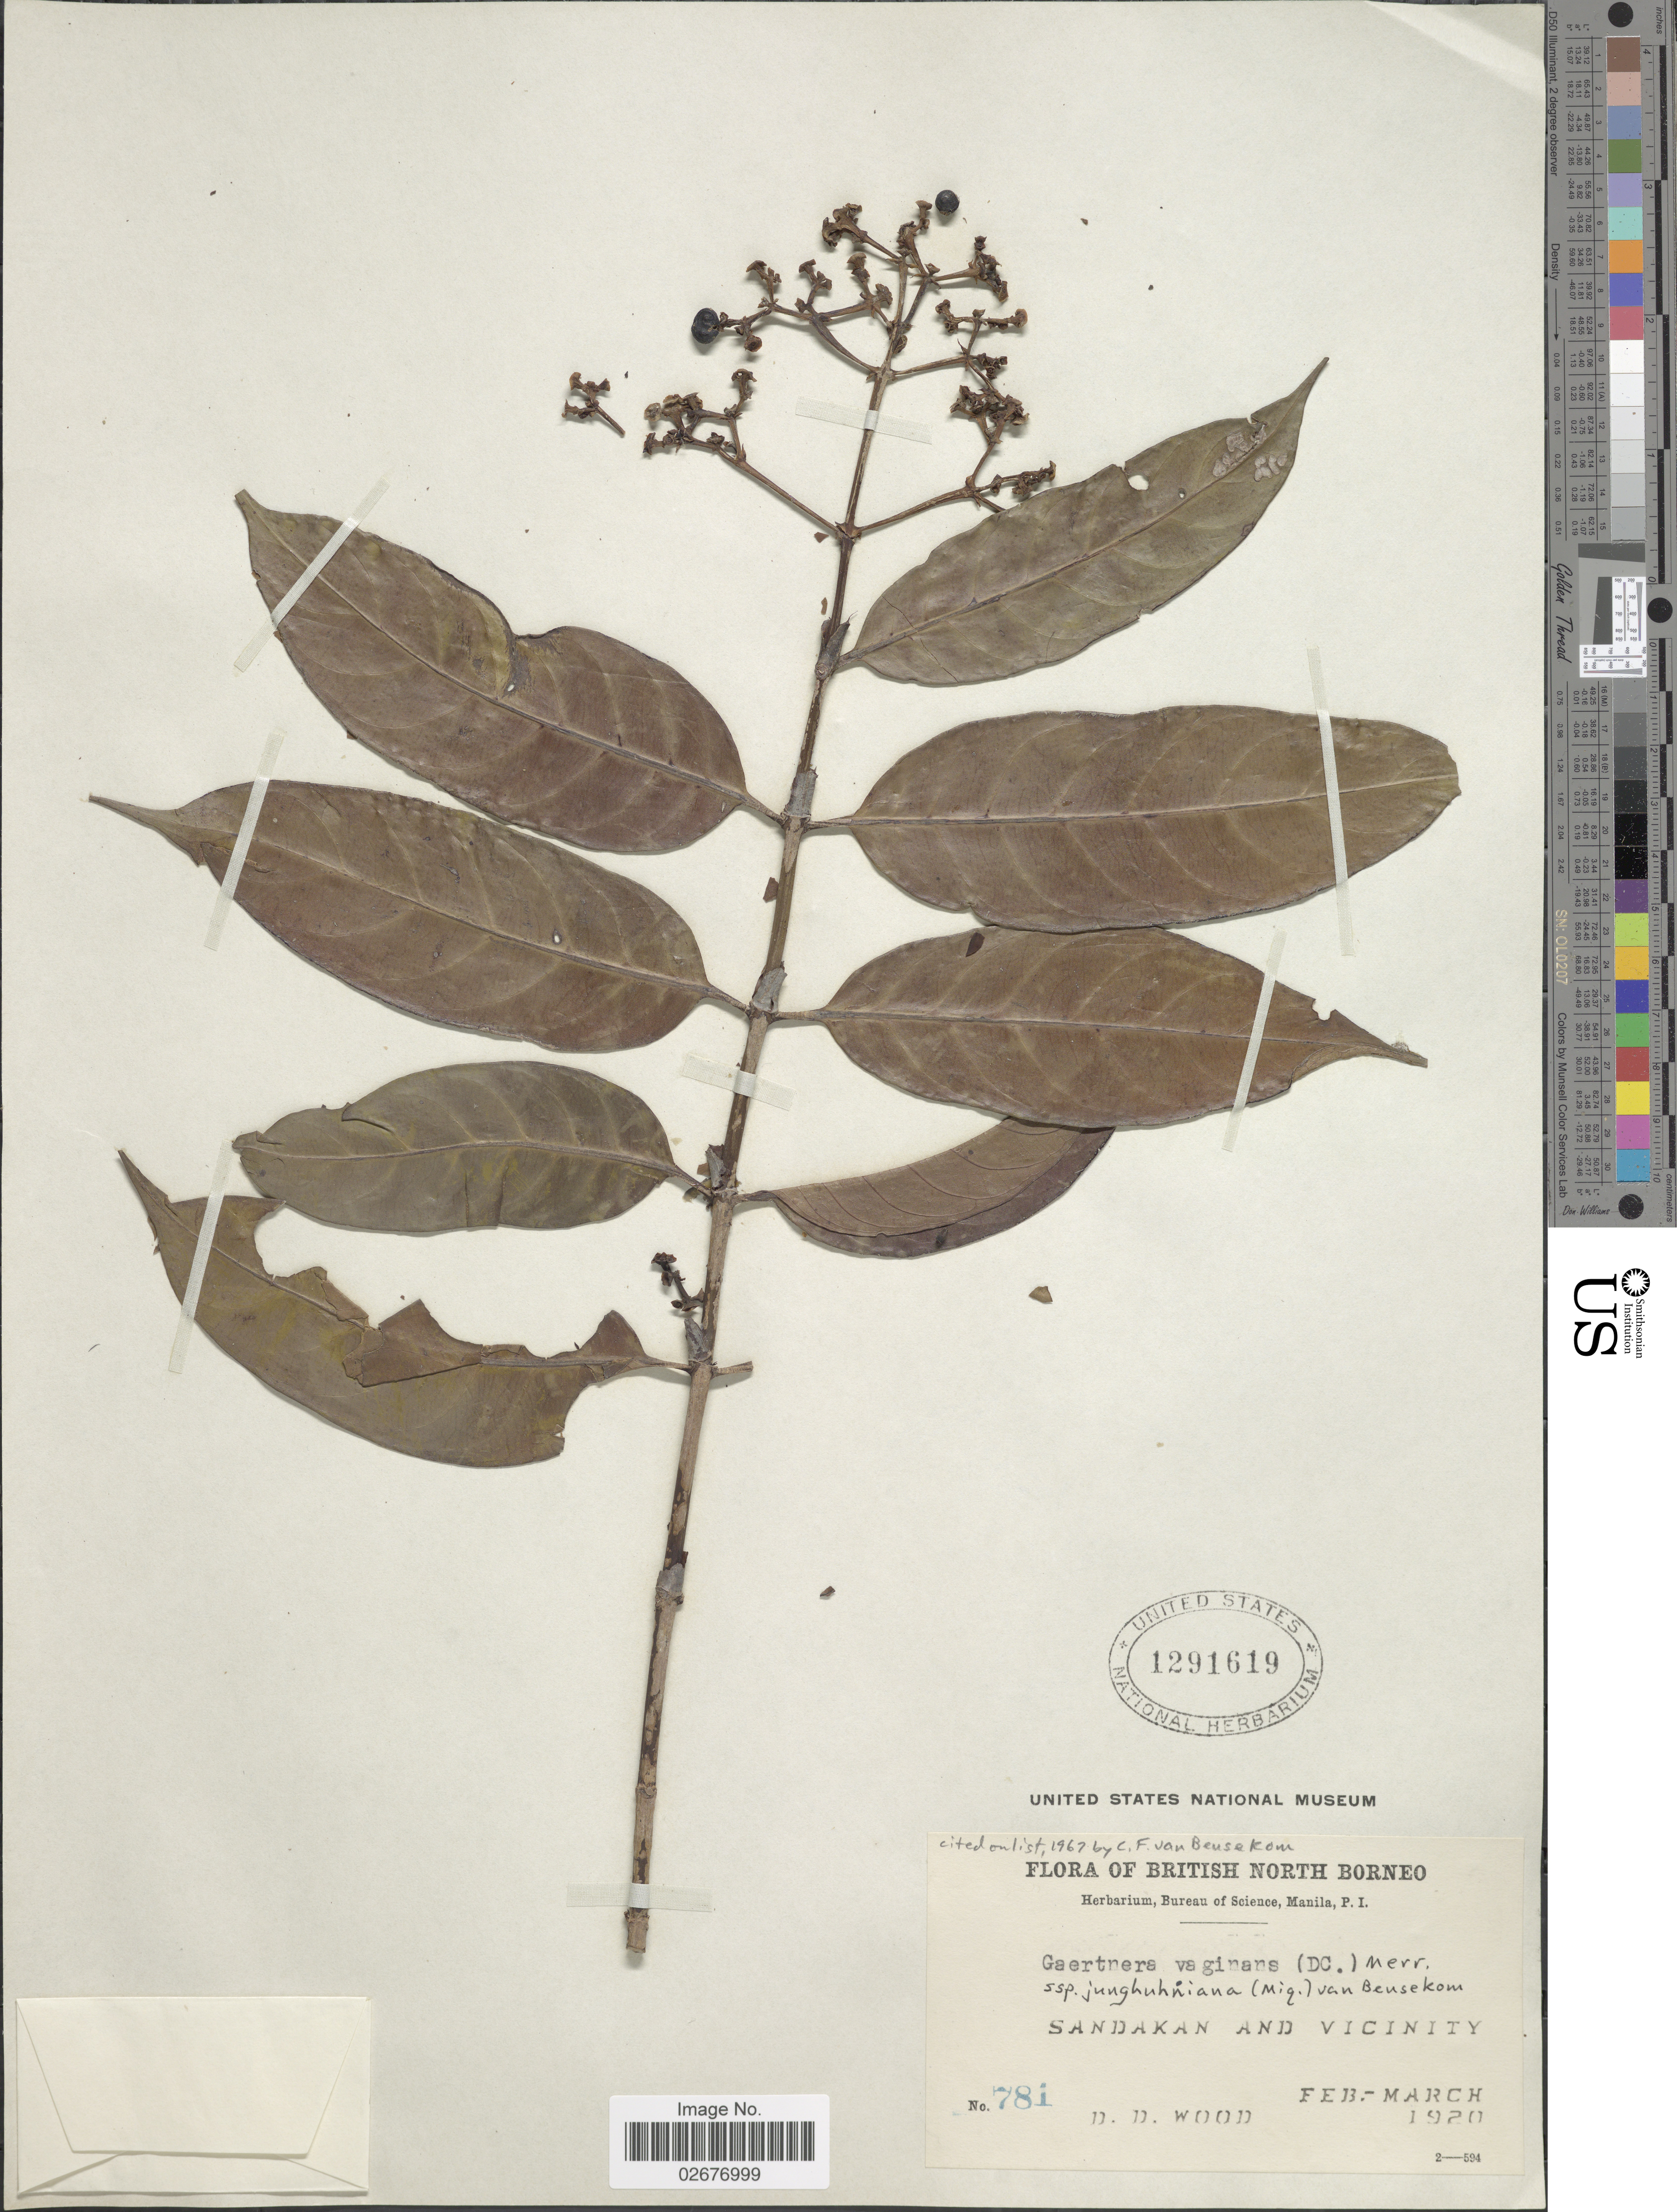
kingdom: Plantae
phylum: Tracheophyta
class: Magnoliopsida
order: Gentianales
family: Rubiaceae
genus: Gaertnera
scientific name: Gaertnera junghuhniana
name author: Miq.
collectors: D. Wood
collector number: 781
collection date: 1920-02/1920-03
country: Malaysia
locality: British North Borneo, Sandakan and Vicinity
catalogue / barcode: US 1291619